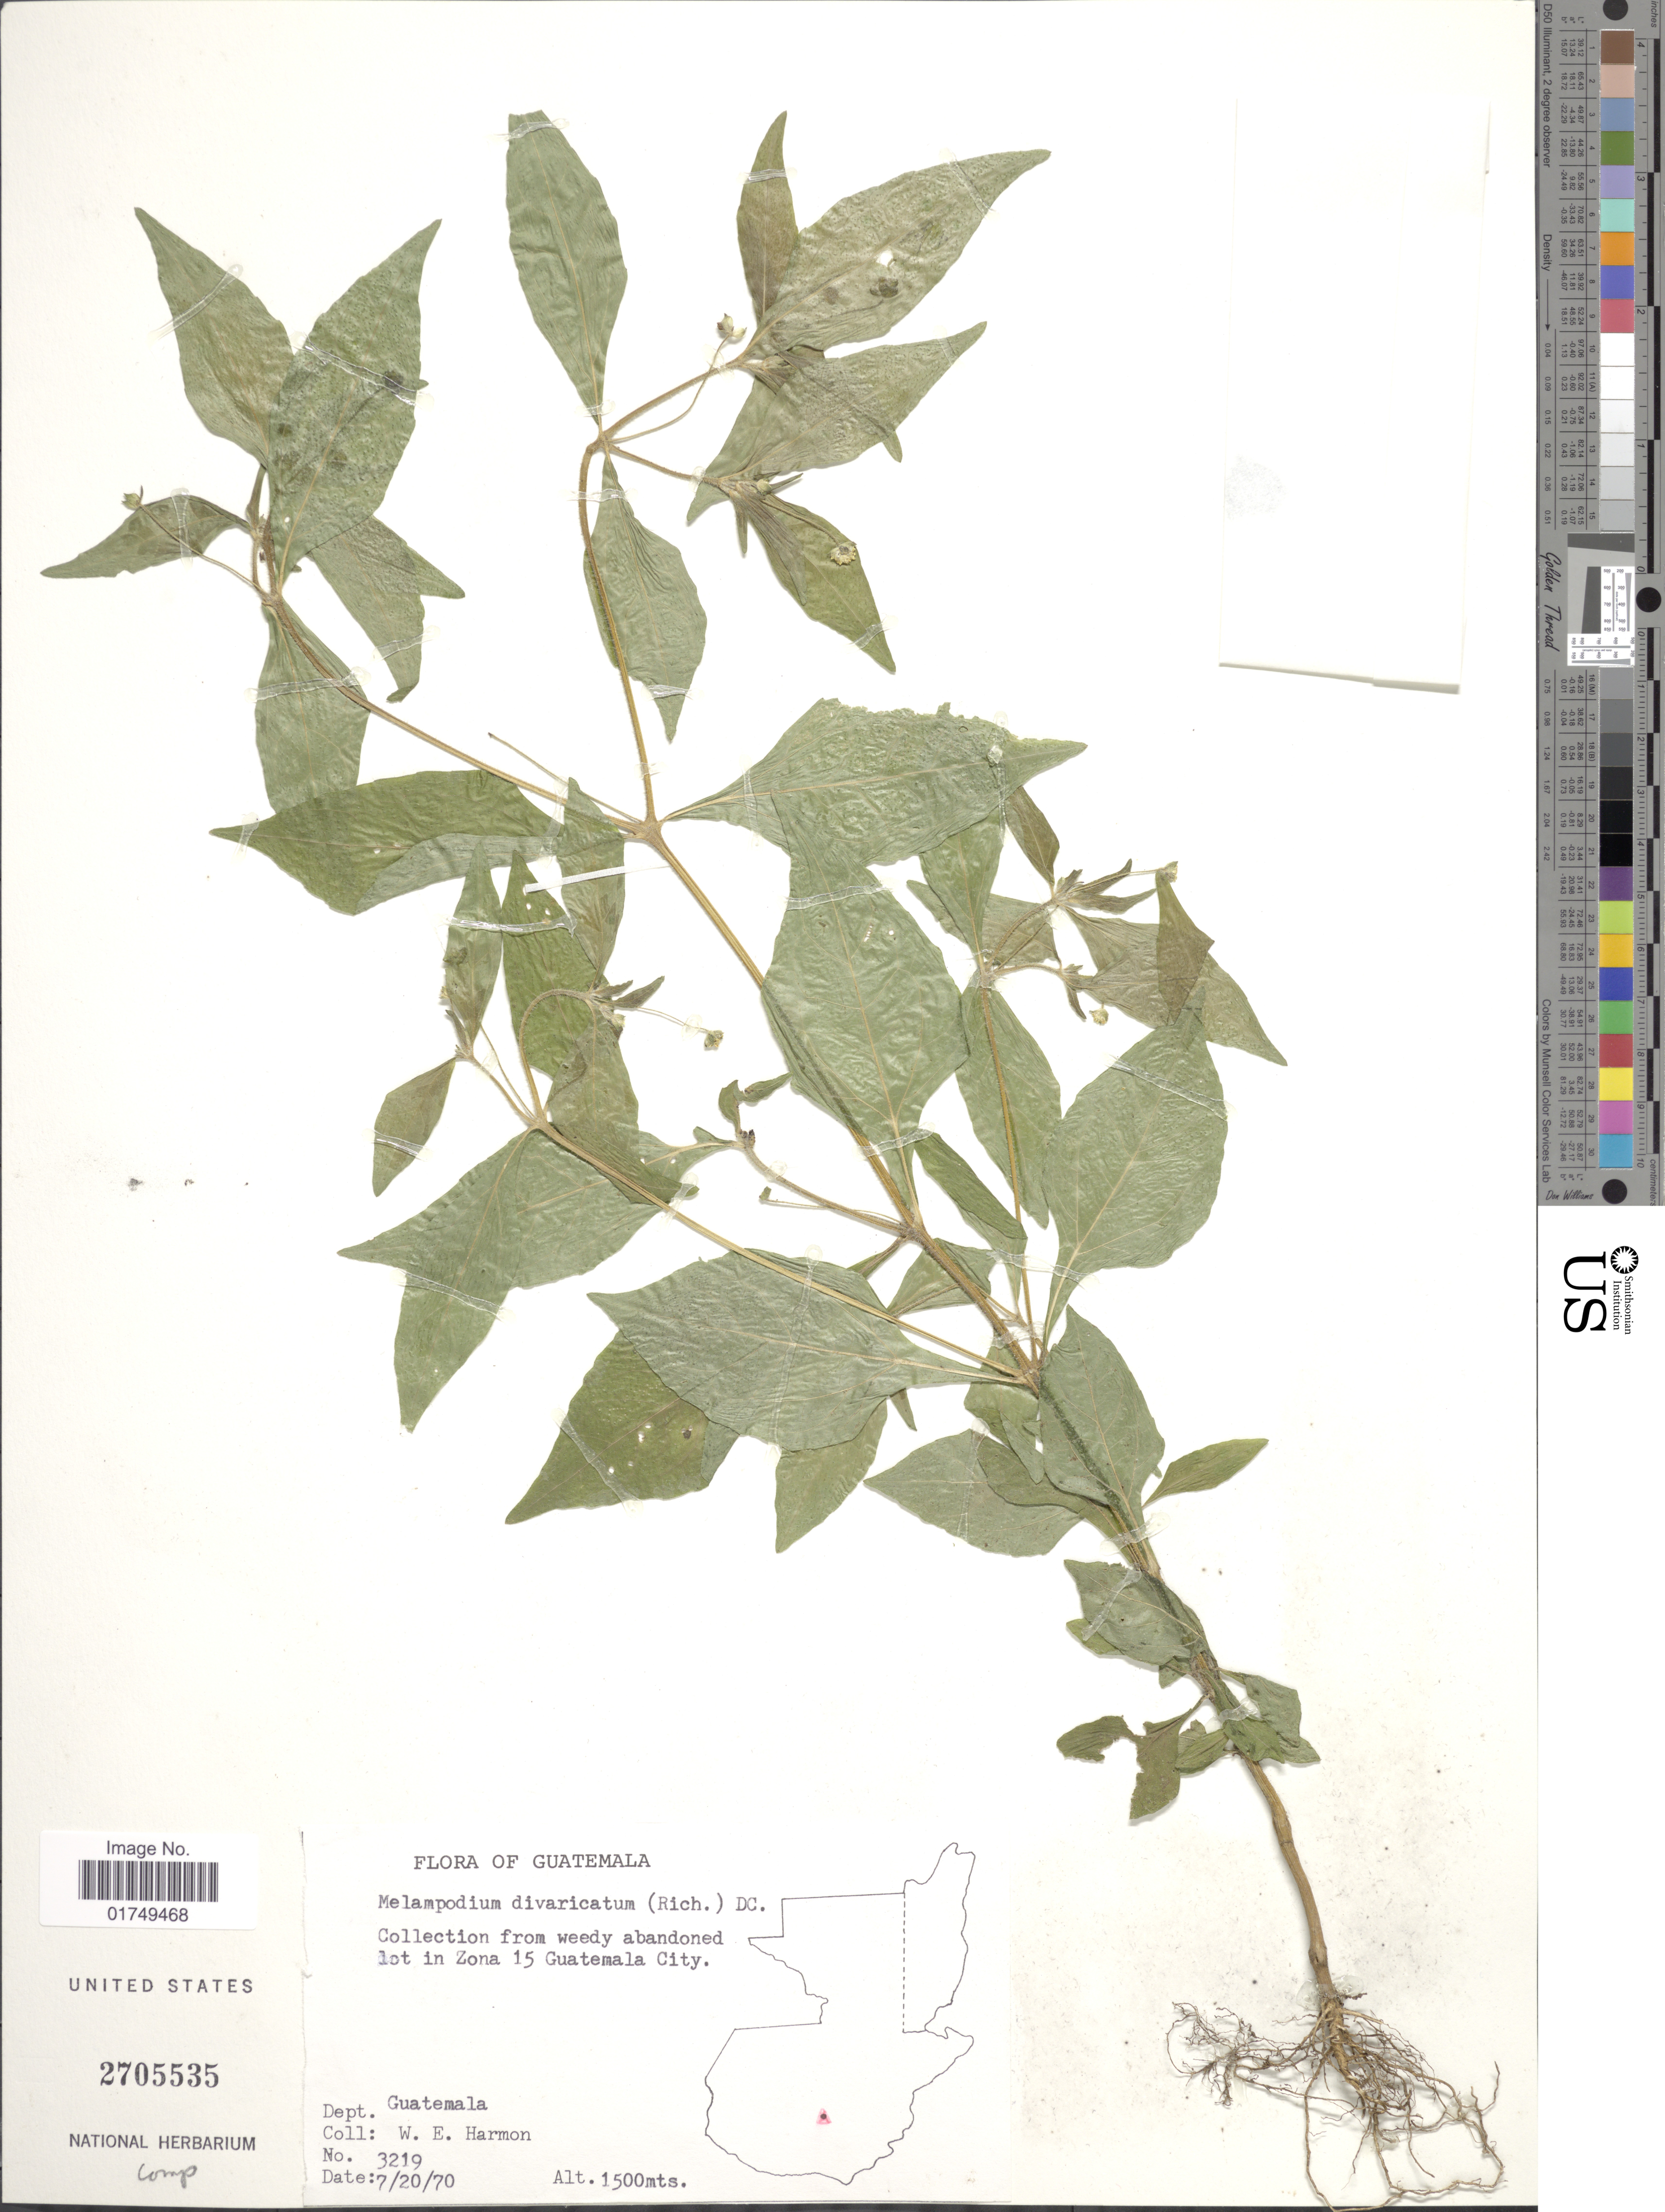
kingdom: Plantae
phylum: Tracheophyta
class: Magnoliopsida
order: Asterales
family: Asteraceae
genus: Melampodium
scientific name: Melampodium divaricatum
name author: (Rich.) DC.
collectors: W. E. Harmon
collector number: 3219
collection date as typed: Transcribed d/m/y: 20/7/70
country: Guatemala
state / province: Guatemala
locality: Zona 15 Guatemala City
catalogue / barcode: US 2705535